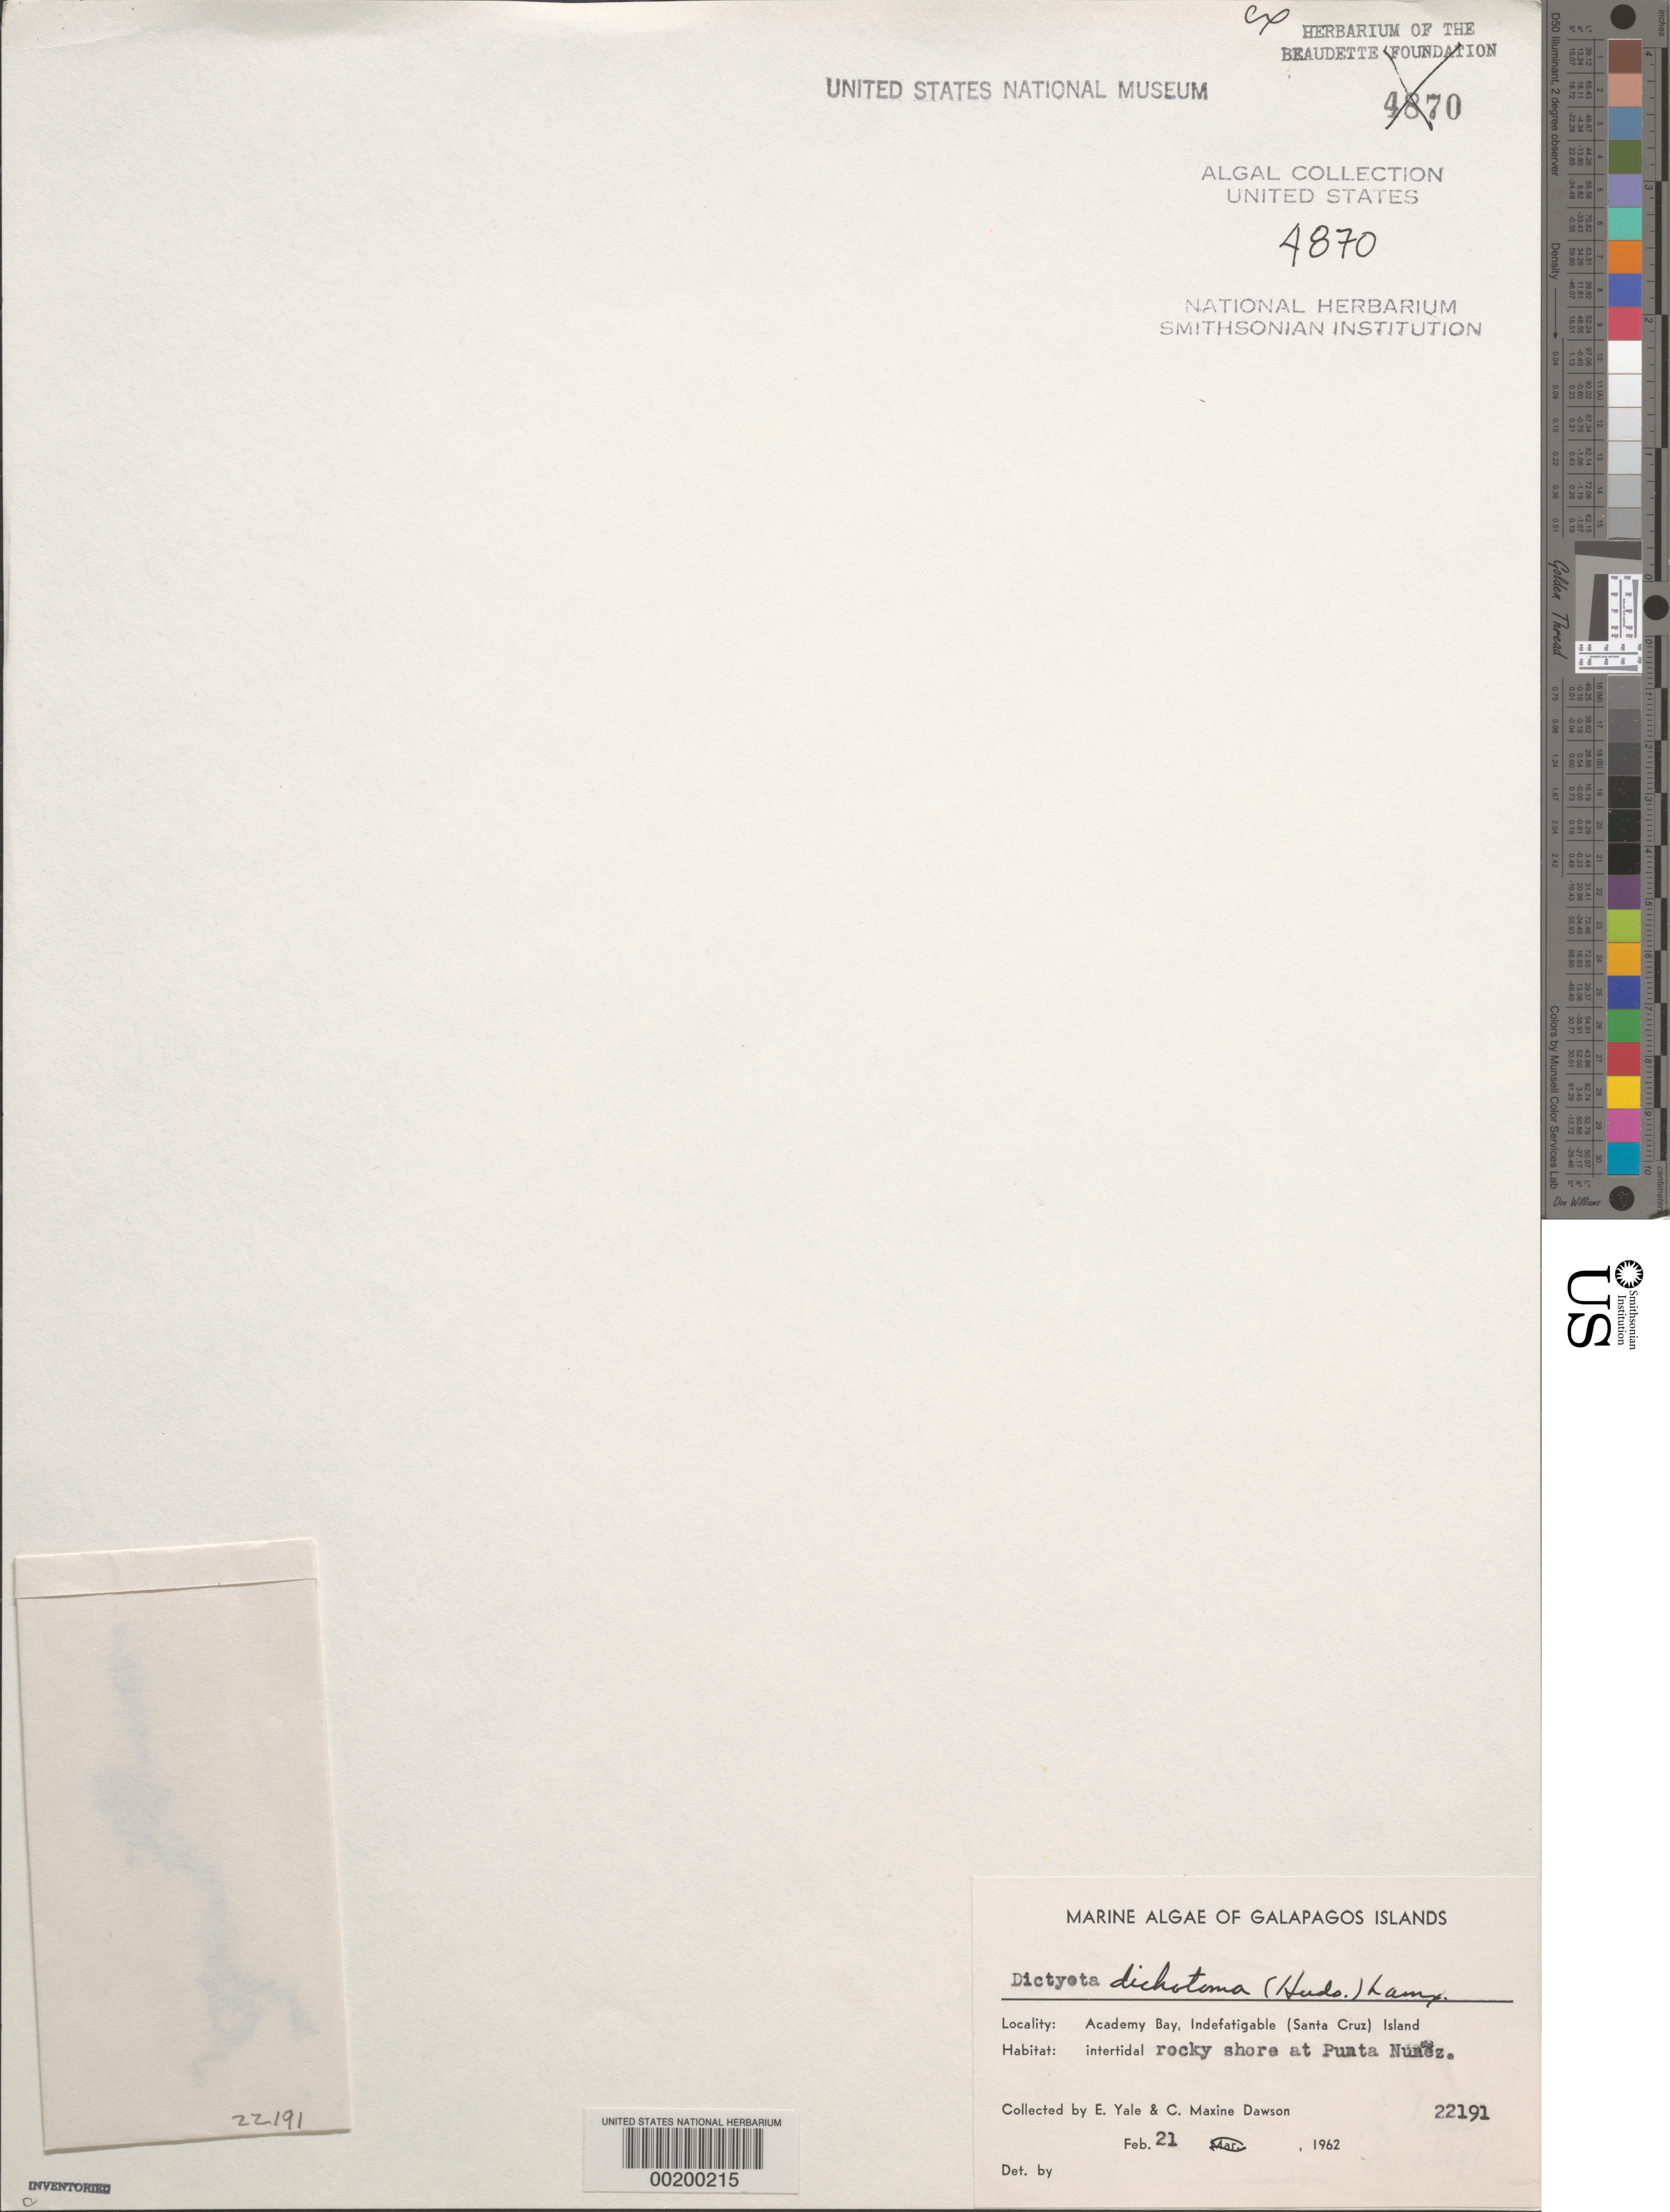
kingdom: Chromista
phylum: Ochrophyta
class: Phaeophyceae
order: Dictyotales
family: Dictyotaceae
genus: Dictyota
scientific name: Dictyota dichotoma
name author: (Huds.) J.V.Lamouroux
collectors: E. Y. Dawson & C. M. Dawson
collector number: EYD 22191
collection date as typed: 21 Feb 1962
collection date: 1962-02-21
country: Ecuador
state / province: Colón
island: Santa Cruz [Indefatigable, Chaves]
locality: Punta Nunez, Academy Bay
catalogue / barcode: US 4870